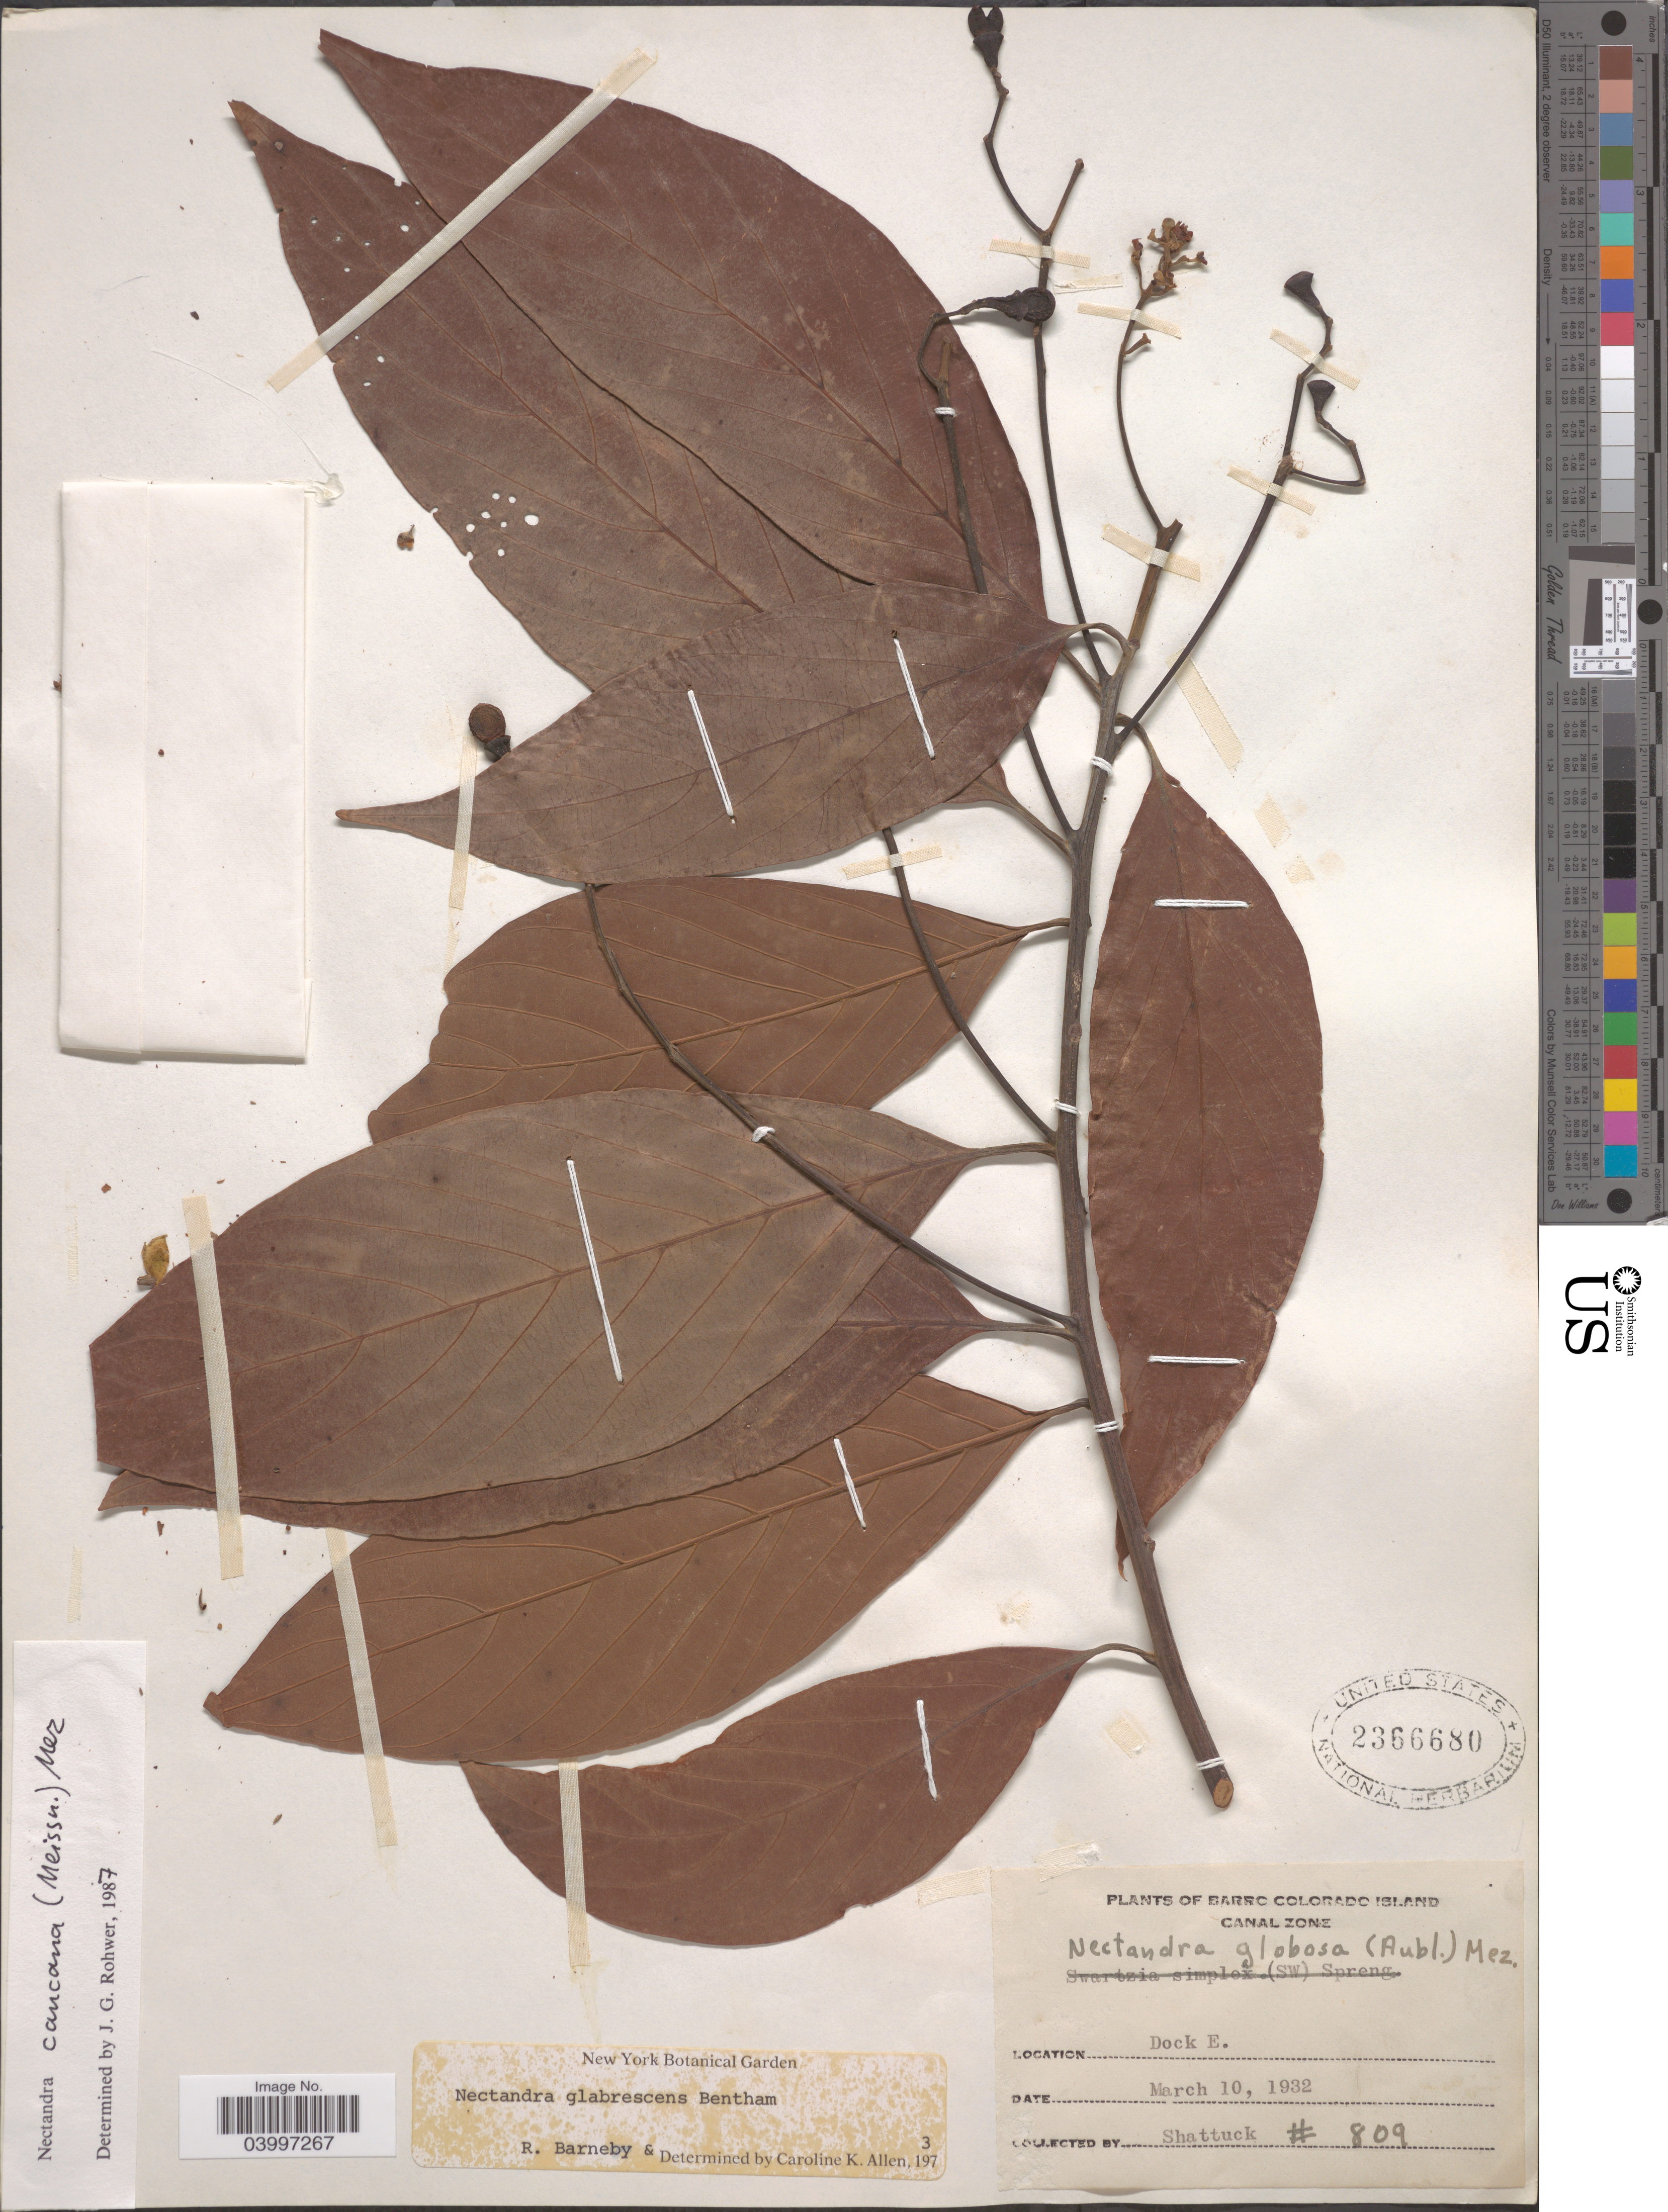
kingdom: Plantae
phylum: Tracheophyta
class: Magnoliopsida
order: Laurales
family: Lauraceae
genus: Nectandra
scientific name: Nectandra caucana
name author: (Meisn.) Mez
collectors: Shattuck, --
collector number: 809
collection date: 1932-03-10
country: Panama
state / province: Panamá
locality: Barro Colorado Island. Canal Zone. Dock E.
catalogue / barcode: US 2366680